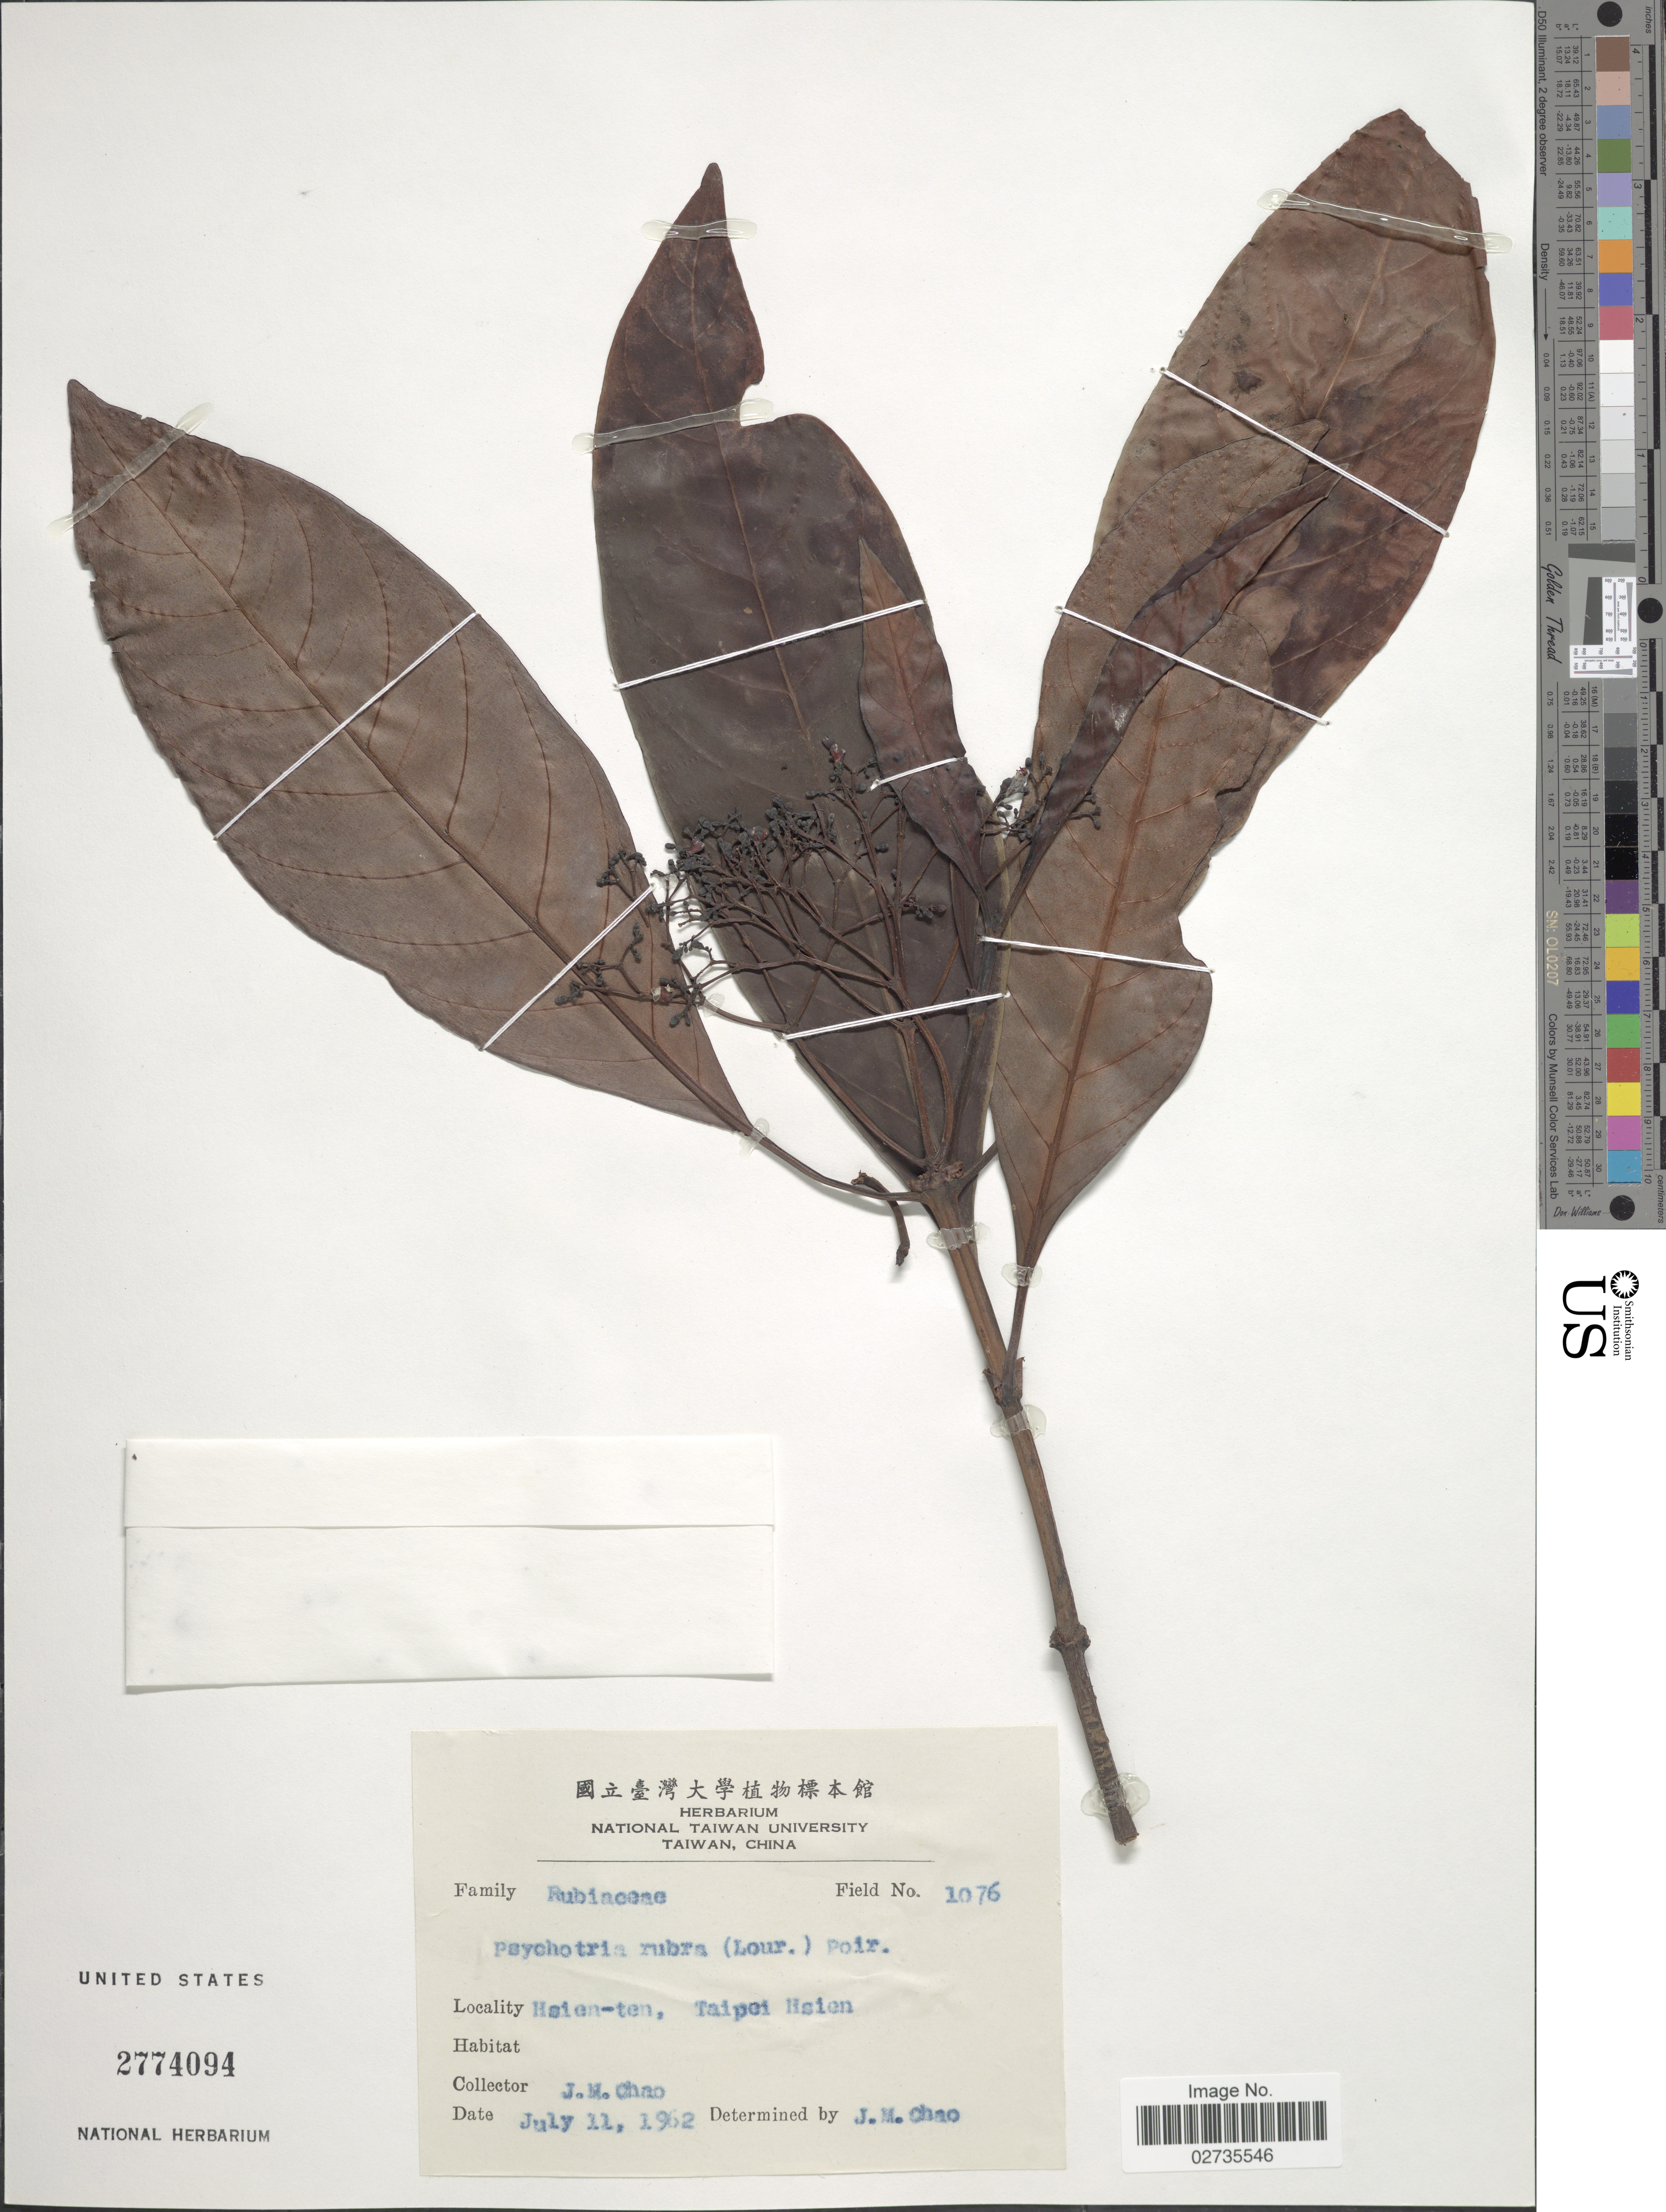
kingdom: Plantae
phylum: Tracheophyta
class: Magnoliopsida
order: Gentianales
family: Rubiaceae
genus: Psychotria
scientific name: Psychotria rubra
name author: (Lour.) Poir.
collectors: J. Chao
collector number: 1076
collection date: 1962-07-11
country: Taiwan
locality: Hsien-ten, Taipei Hsien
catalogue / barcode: US 2774094